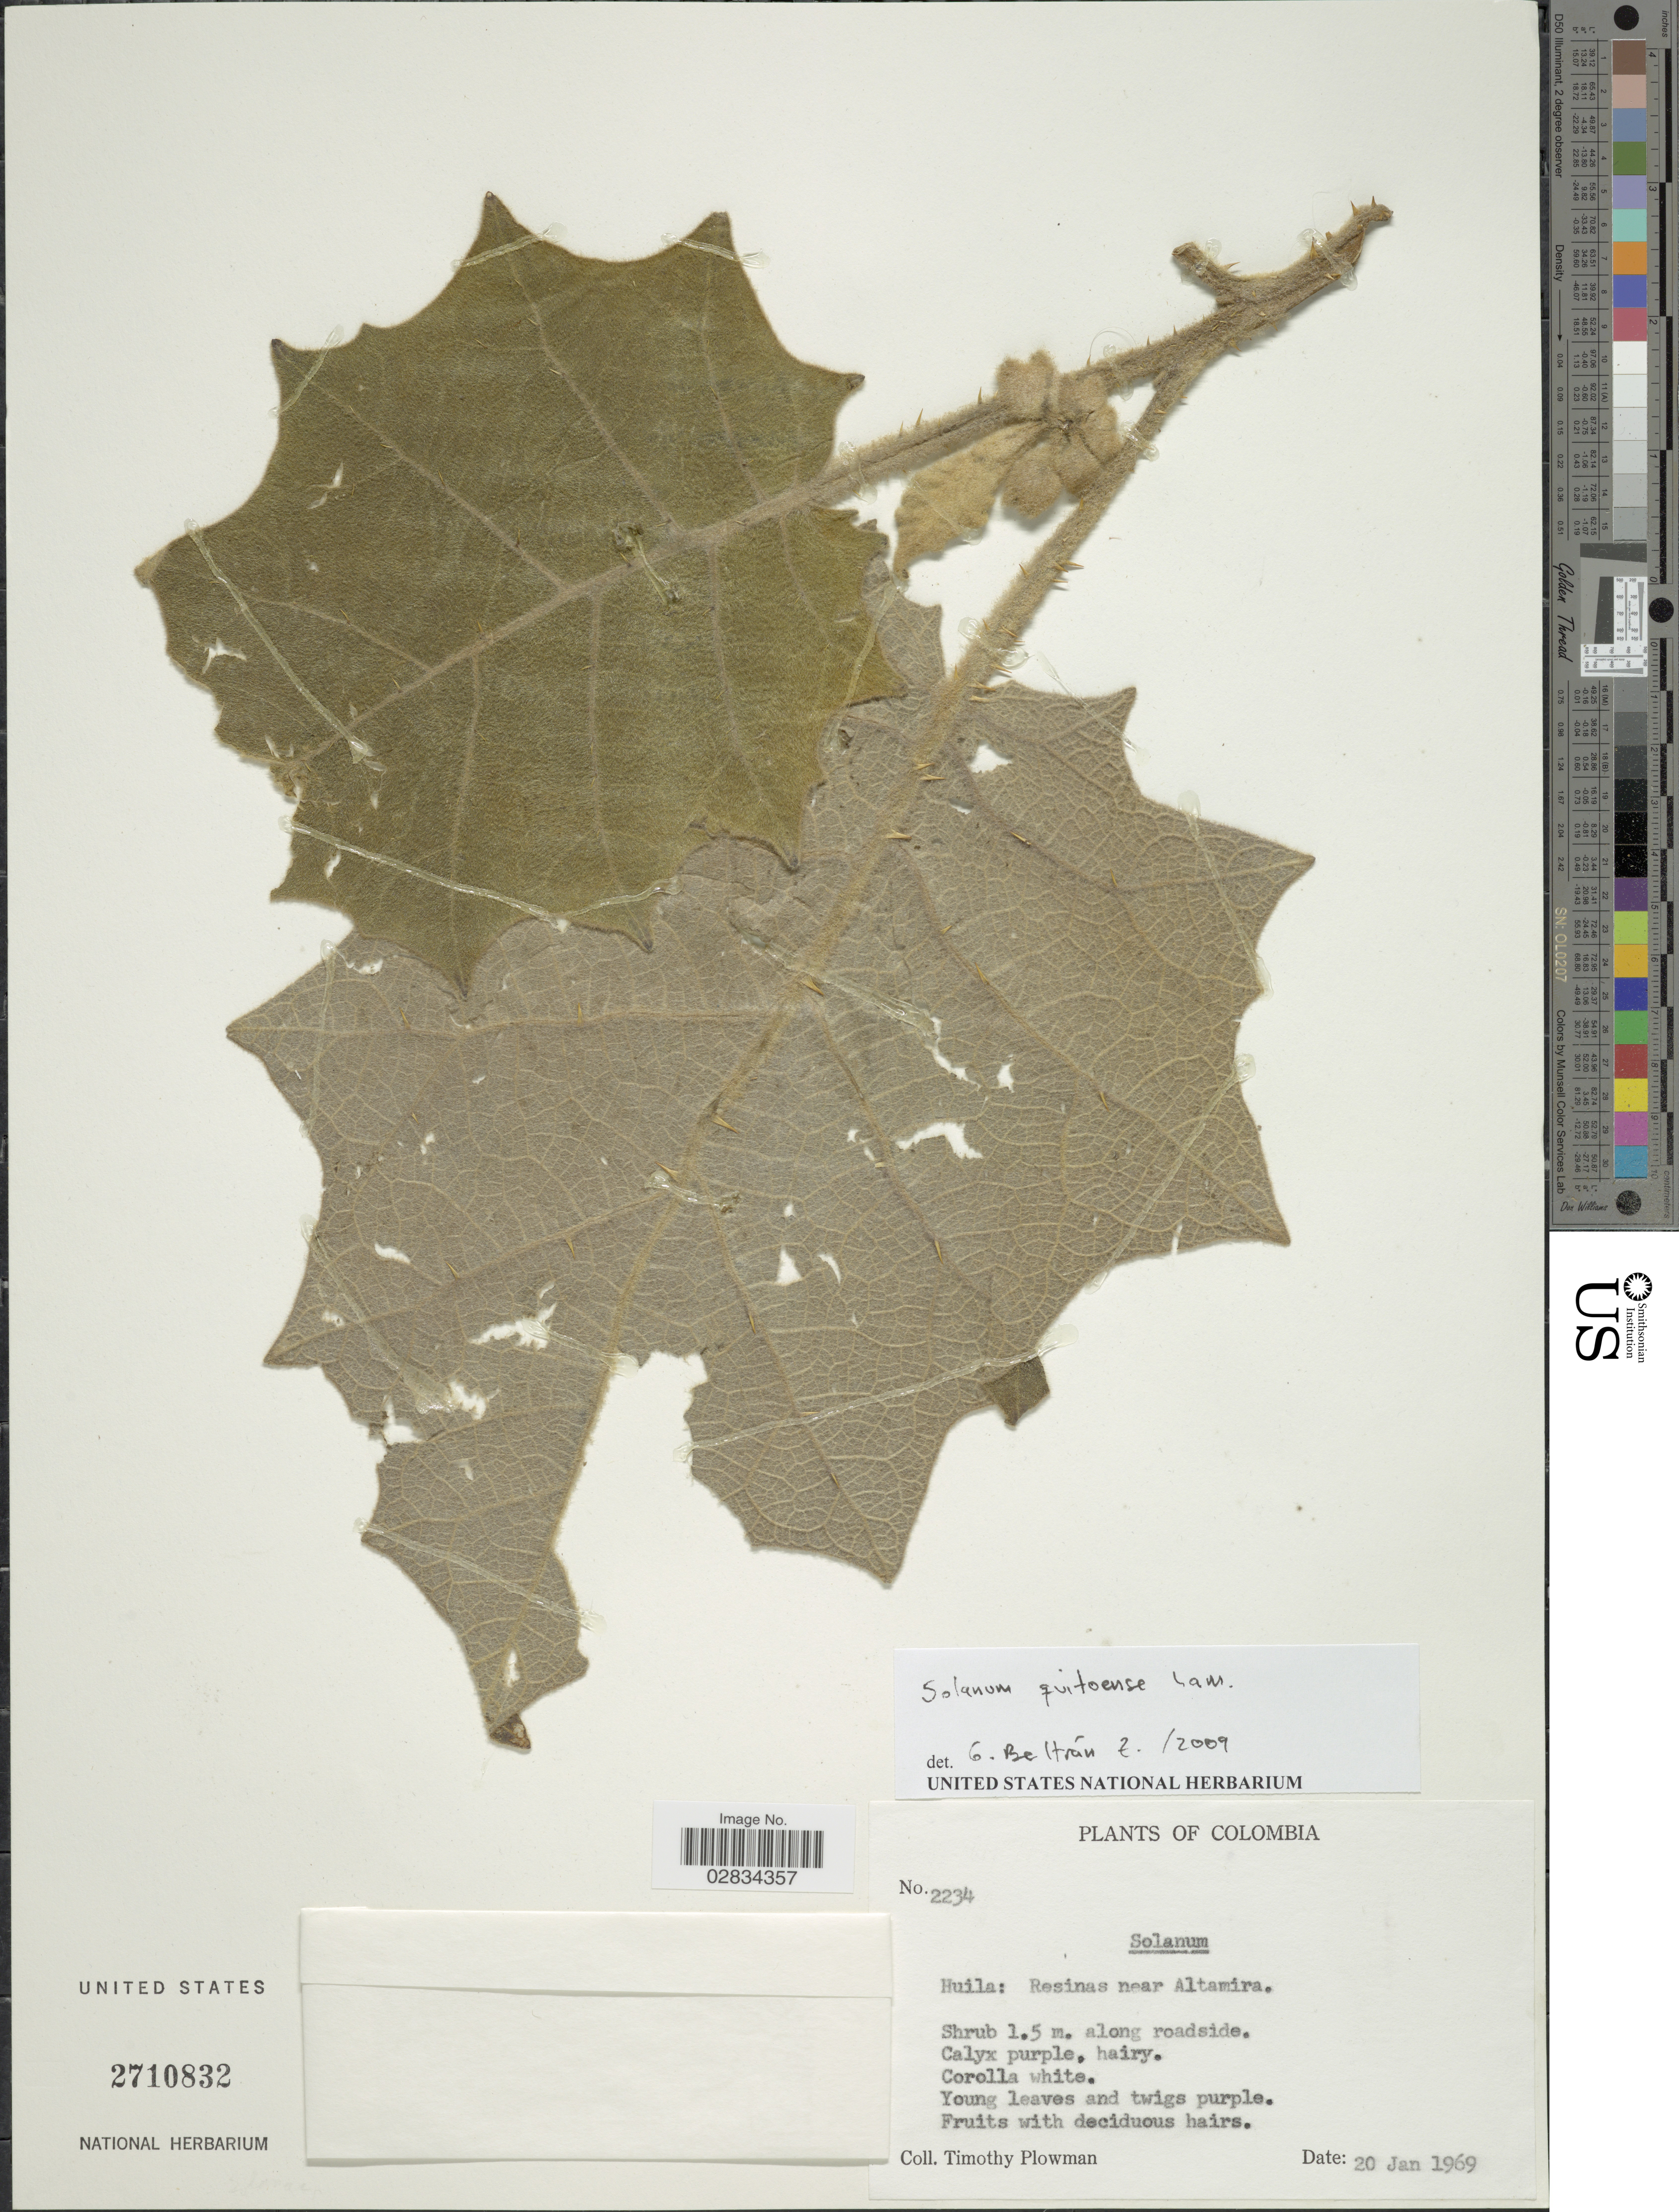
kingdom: Plantae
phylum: Tracheophyta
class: Magnoliopsida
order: Solanales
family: Solanaceae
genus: Solanum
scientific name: Solanum quitoense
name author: Lam.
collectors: T. Plowman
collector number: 2234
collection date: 1969-01-20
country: Colombia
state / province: Huila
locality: Huila: Resinas near Altamira.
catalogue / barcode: US 2710832